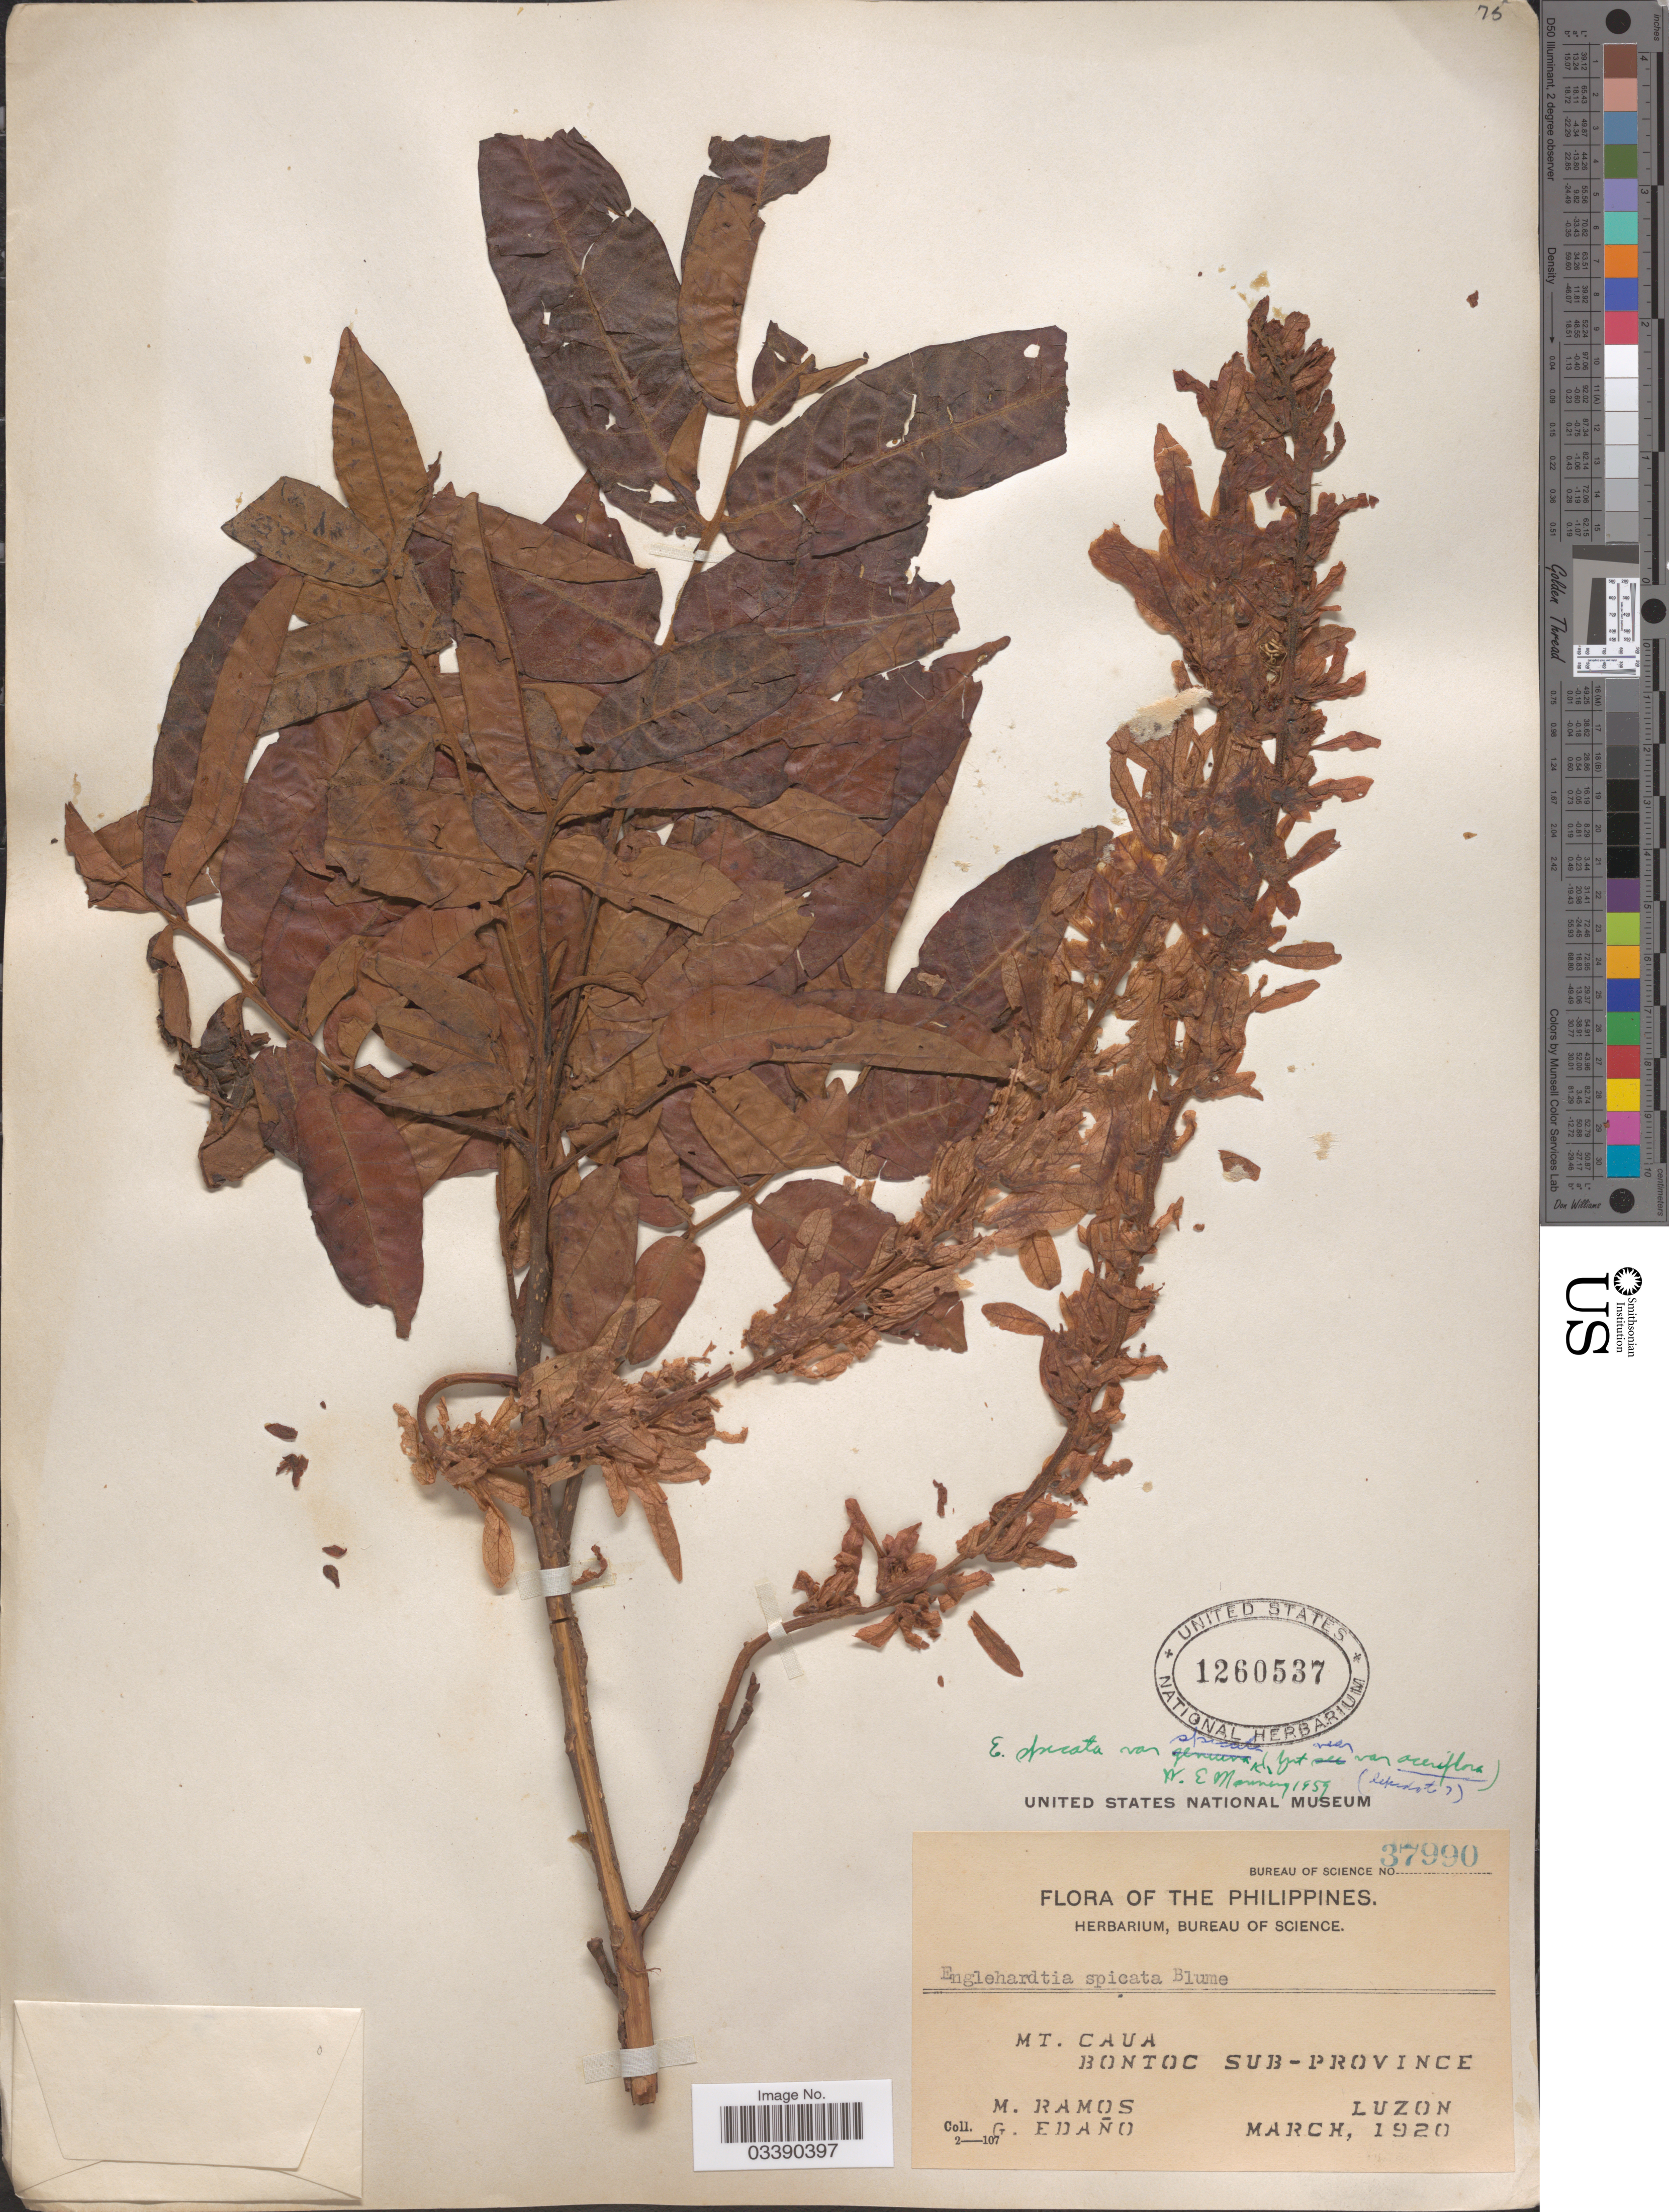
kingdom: Plantae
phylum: Tracheophyta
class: Magnoliopsida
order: Fagales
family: Juglandaceae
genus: Engelhardia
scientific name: Engelhardia spicata var. spicata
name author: Lesch. ex Blume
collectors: M. Ramos & G. Edaño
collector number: Bureau of Science 37990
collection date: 1920-03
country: Philippines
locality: Mt. Caua. Bontoc Sub-Province. Luzon.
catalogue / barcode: US 1260537